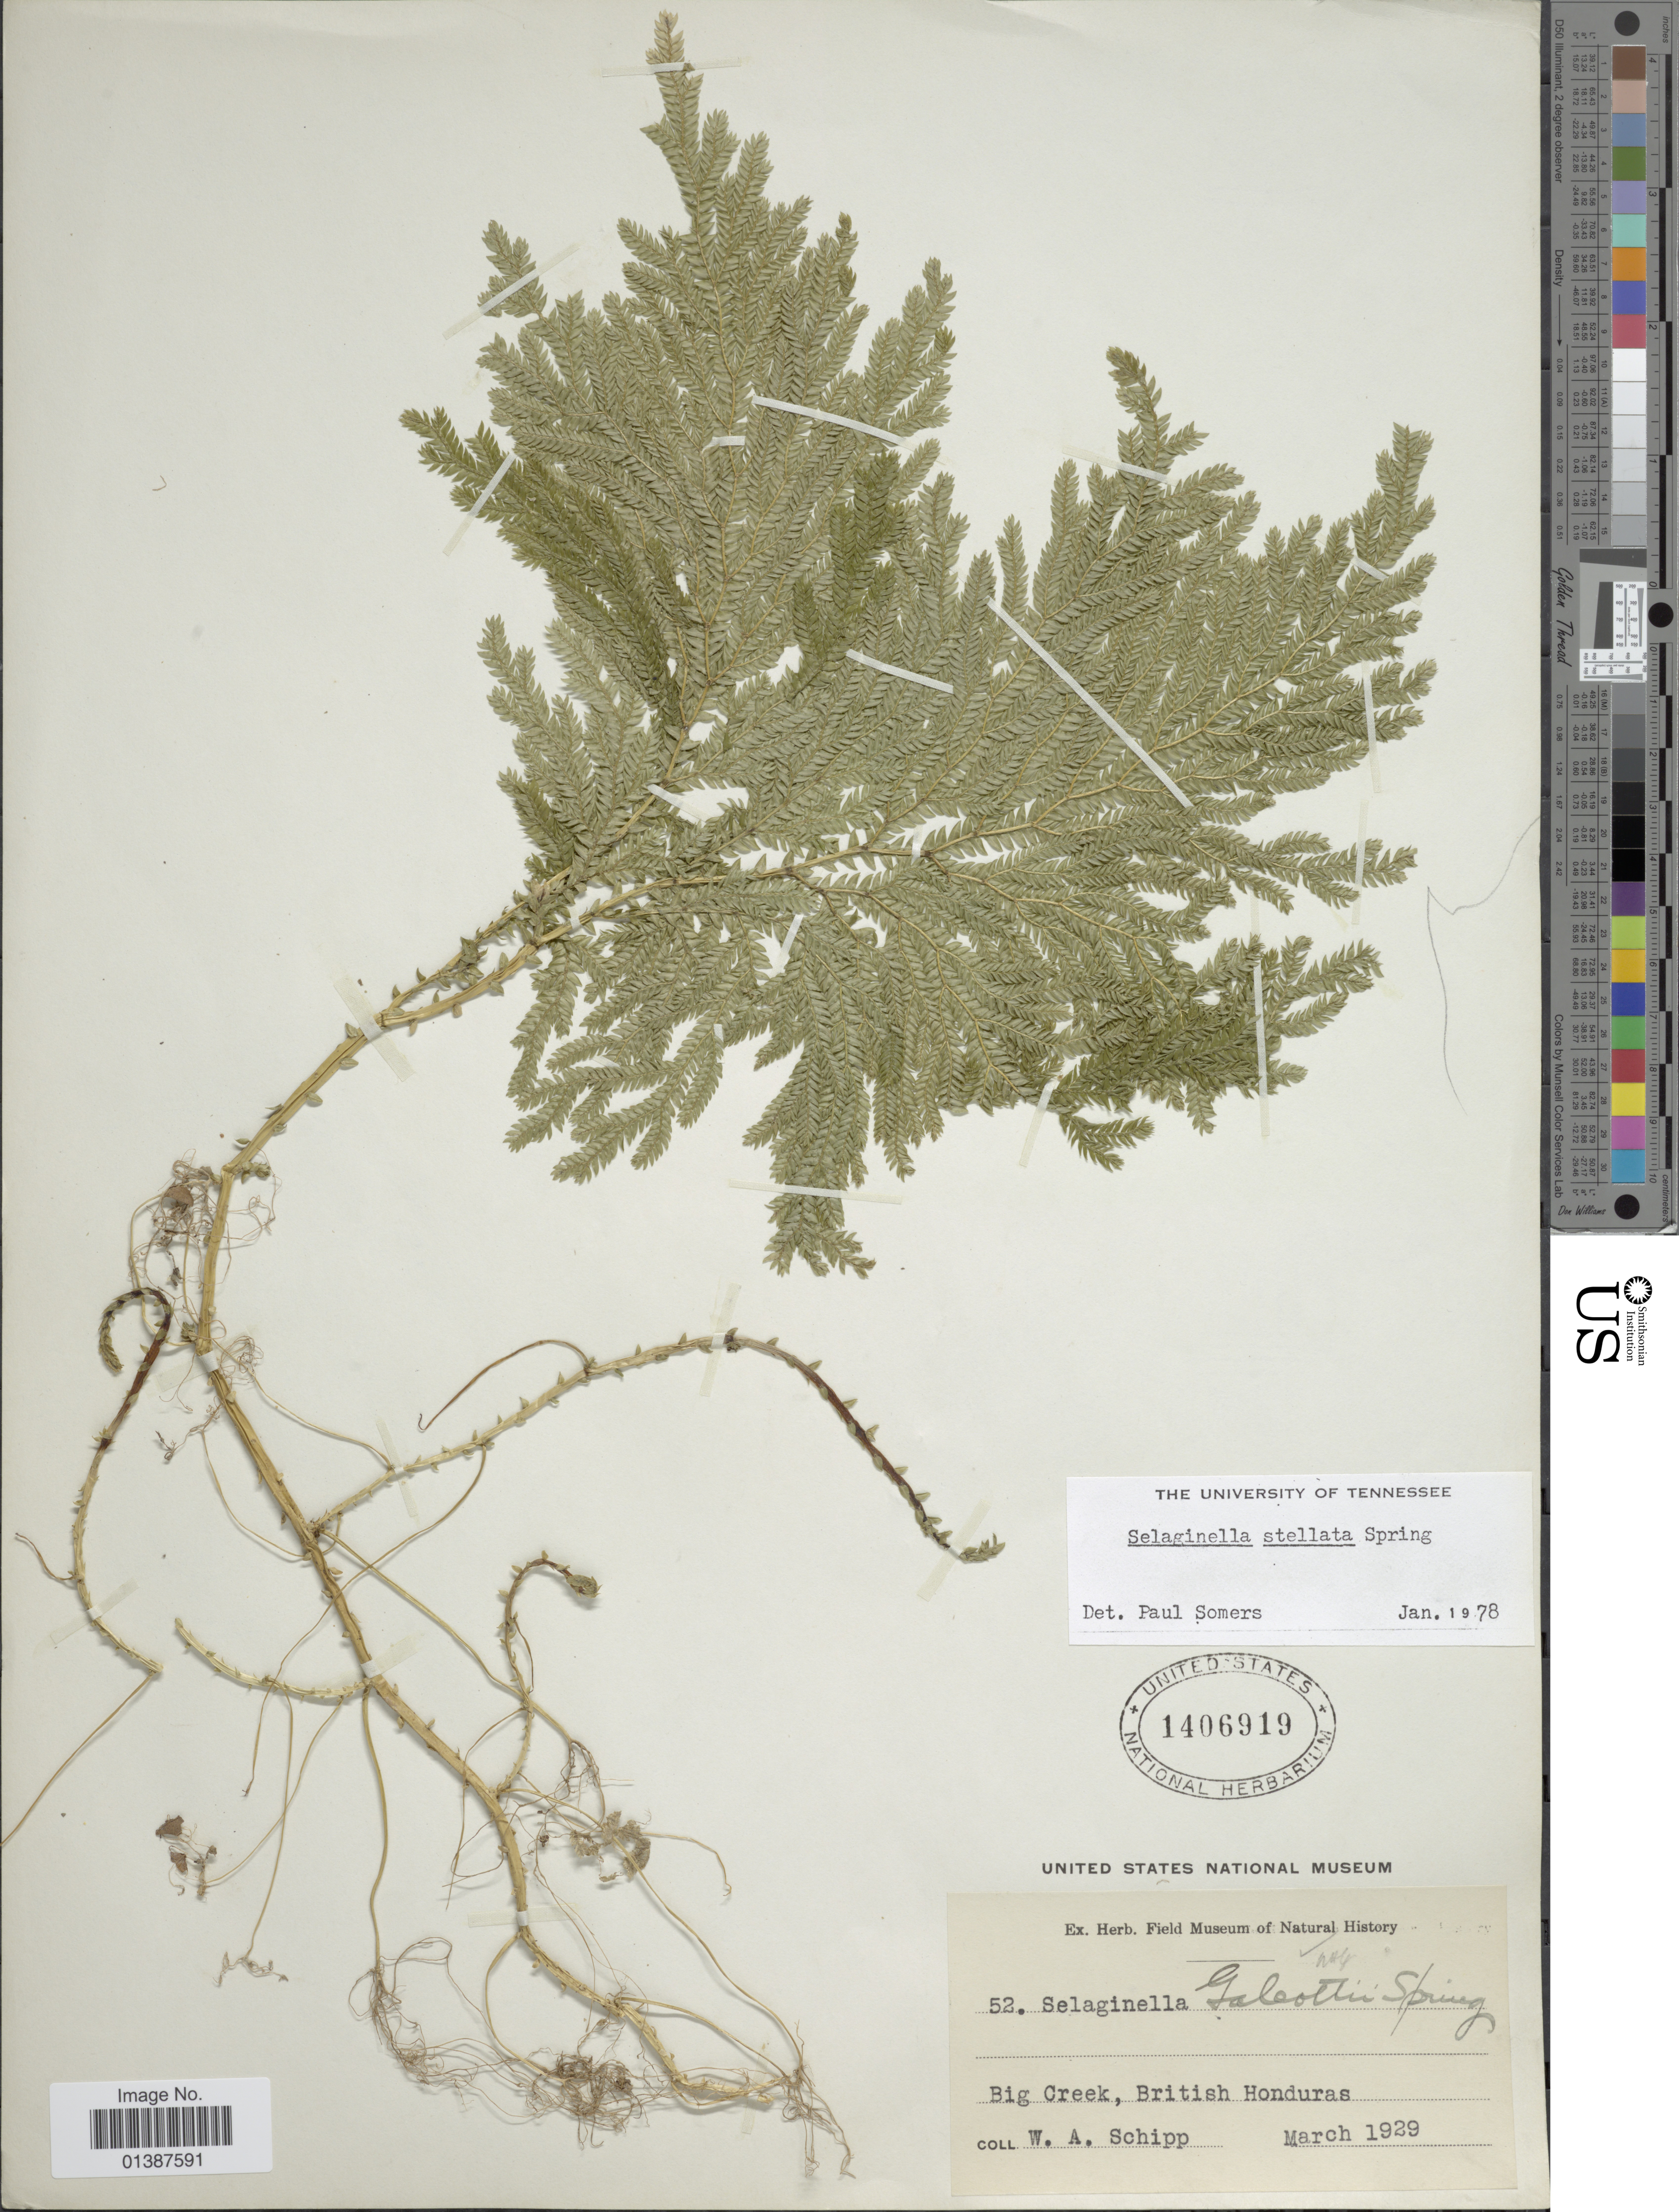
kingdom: Plantae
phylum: Tracheophyta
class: Lycopodiopsida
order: Selaginellales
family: Selaginellaceae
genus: Selaginella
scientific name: Selaginella galeottii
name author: Spring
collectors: W. Schipp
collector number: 52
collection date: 1929-03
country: Belize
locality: Big Creek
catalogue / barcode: US 1406919